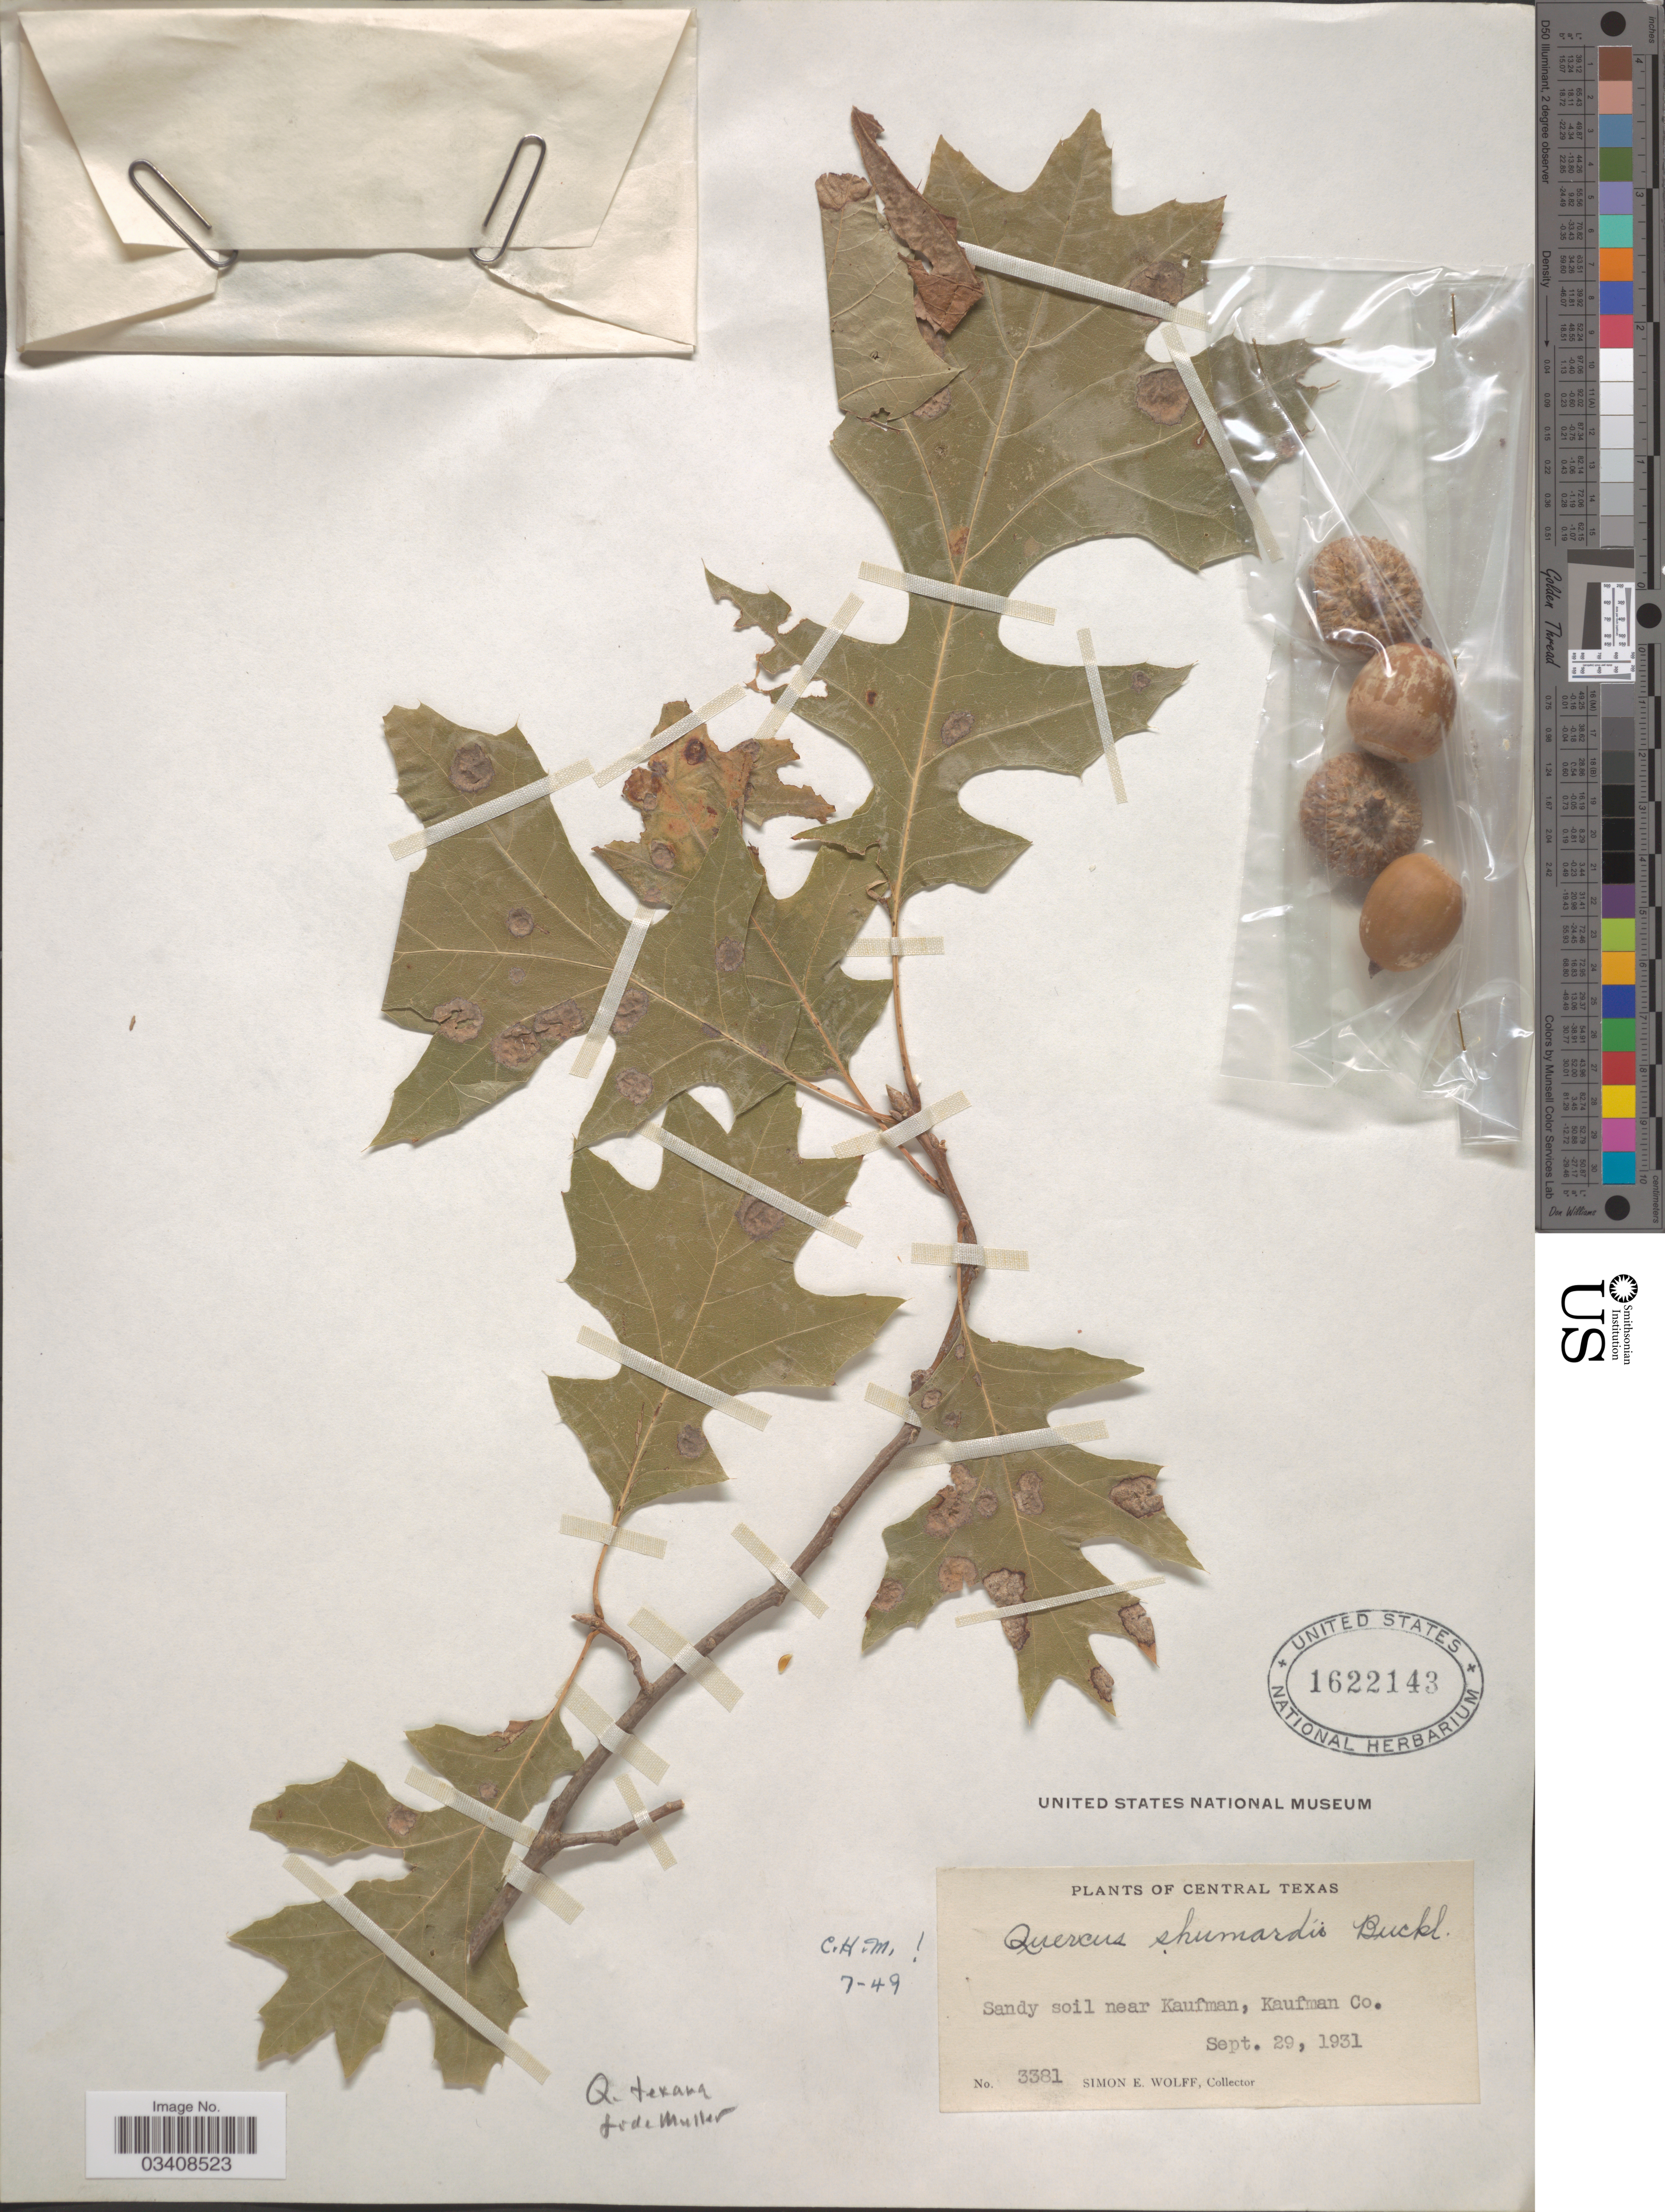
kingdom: Plantae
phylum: Tracheophyta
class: Magnoliopsida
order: Fagales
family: Fagaceae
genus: Quercus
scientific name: Quercus shumardii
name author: Buckley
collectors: S. E. Wolff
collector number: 3381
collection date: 1931-09-29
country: United States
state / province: Texas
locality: Central Texas. Near Kaufman, Kaufman Co.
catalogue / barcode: US 1622143